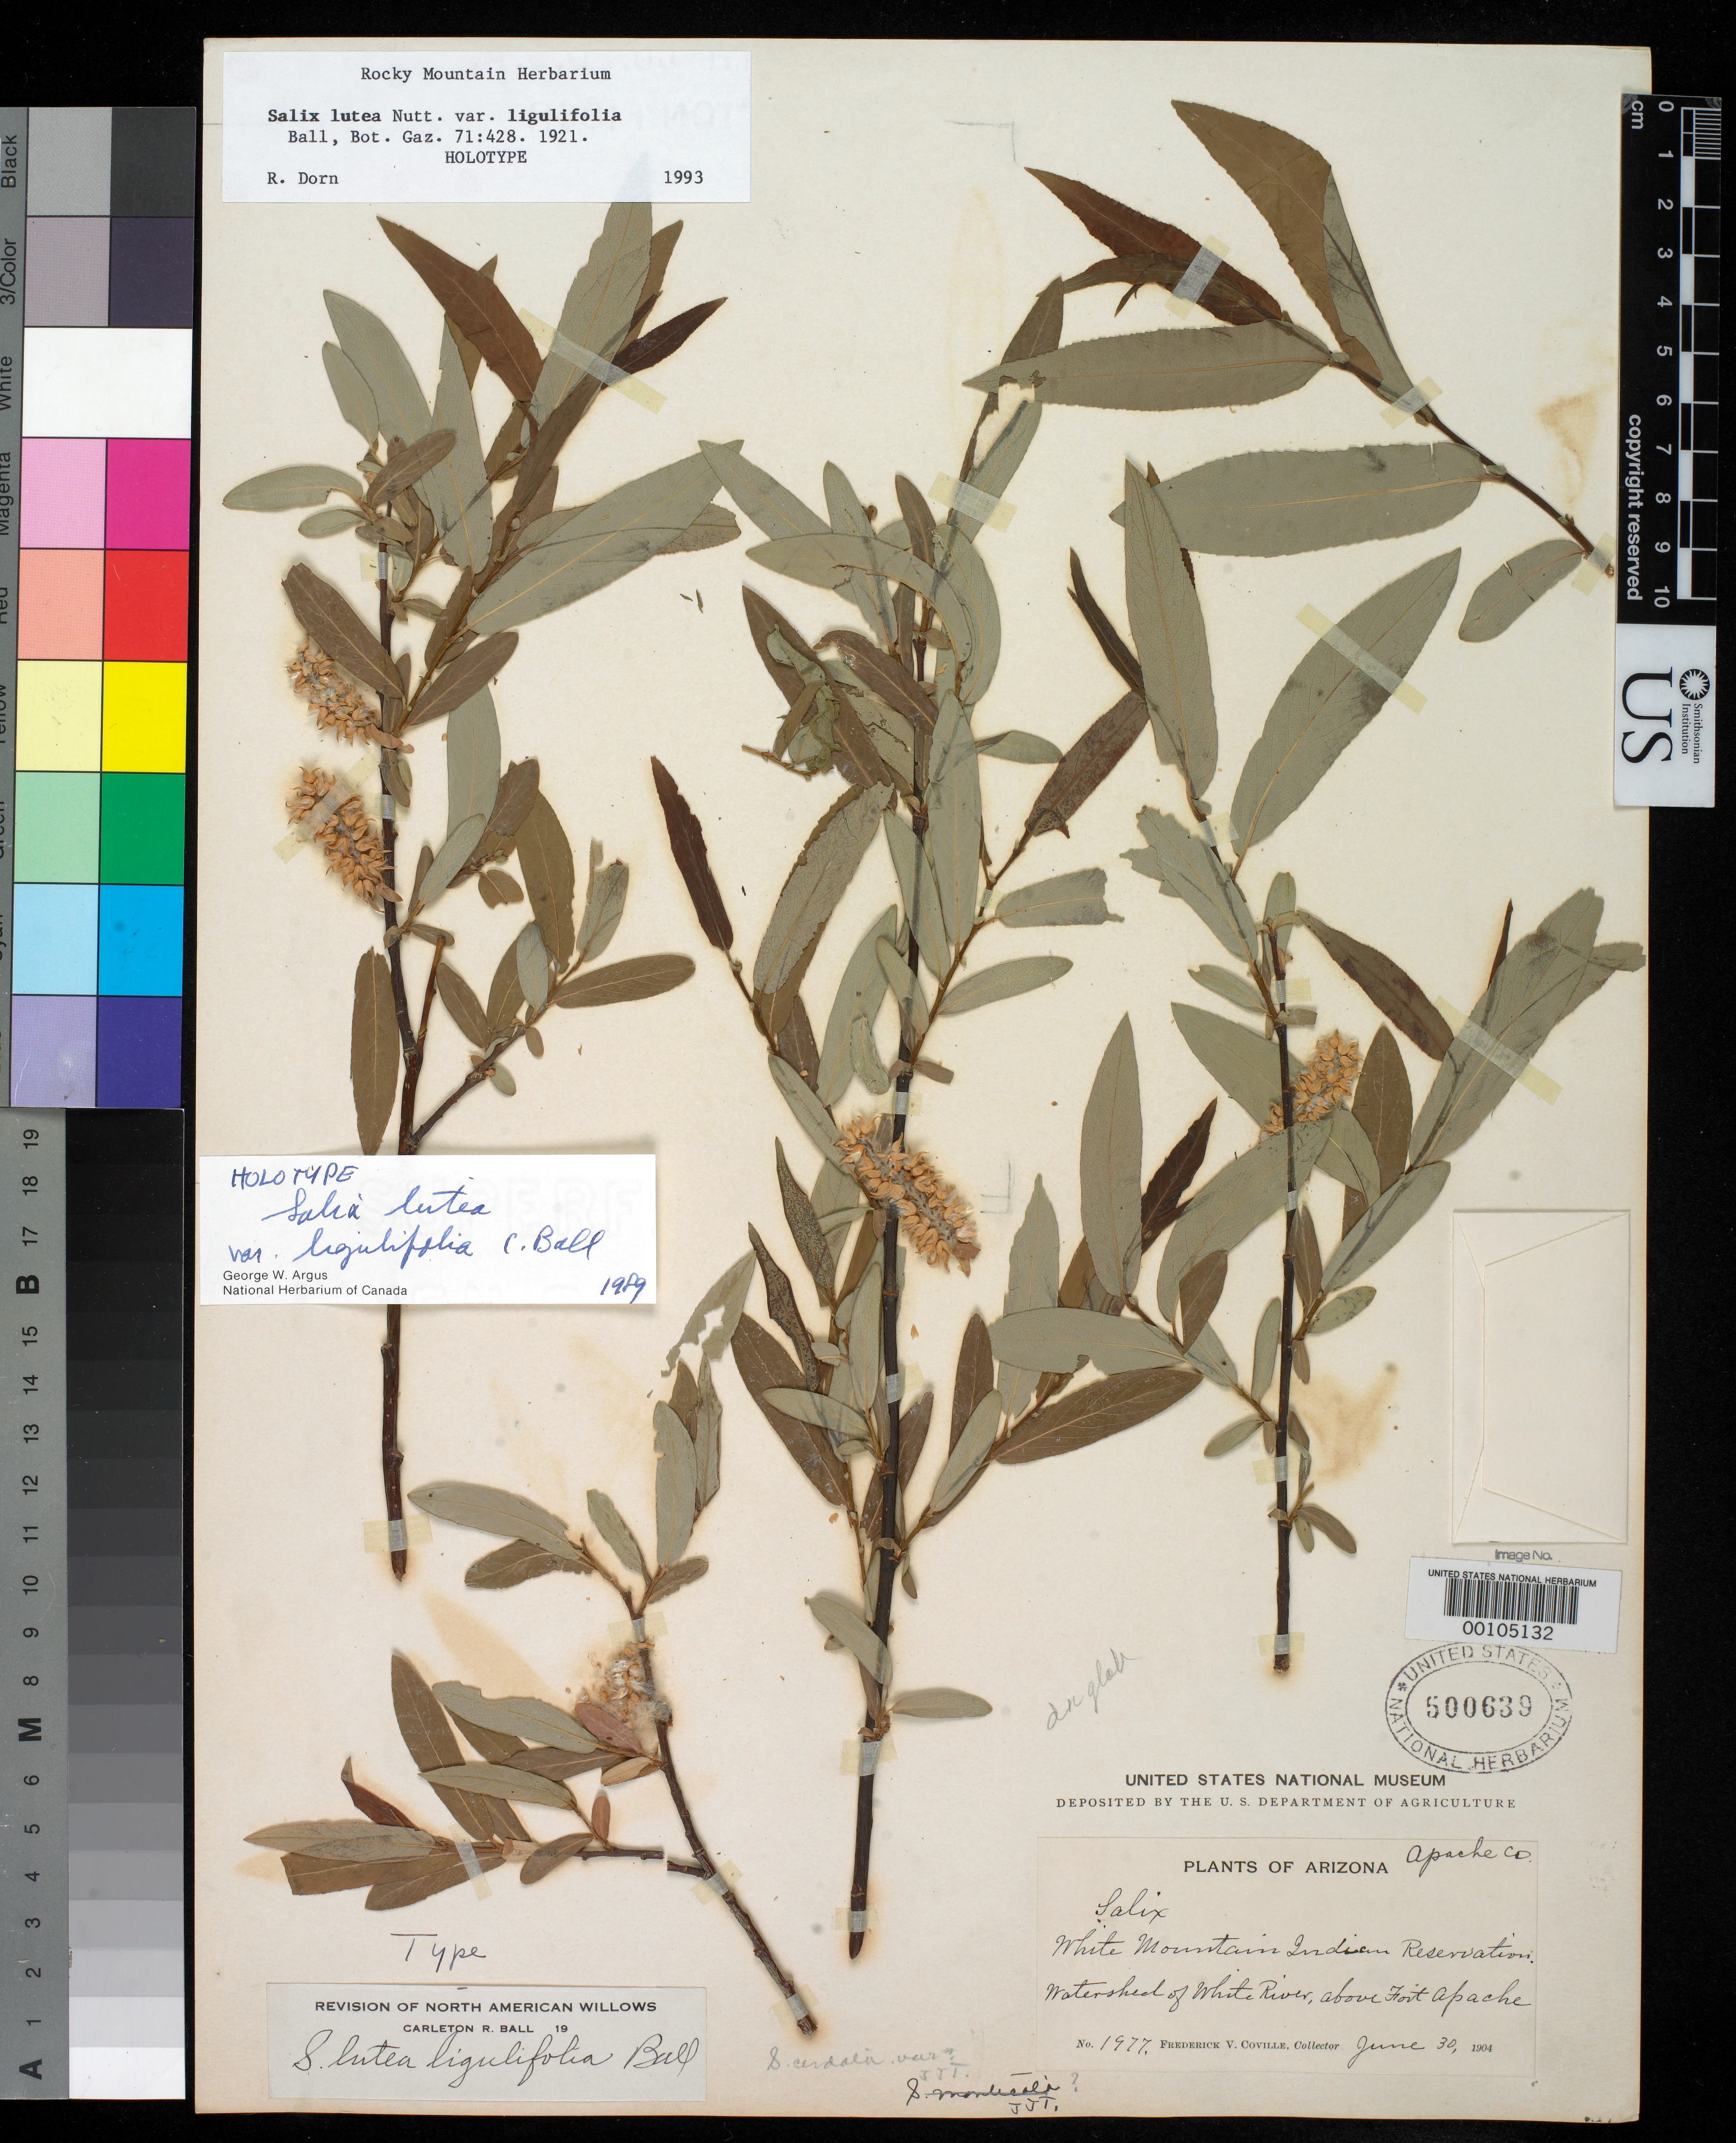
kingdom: Plantae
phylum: Tracheophyta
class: Magnoliopsida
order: Malpighiales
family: Salicaceae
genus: Salix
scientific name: Salix lutea var. ligulifolia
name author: C.R. Ball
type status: Holotype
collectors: F. V. Coville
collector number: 1977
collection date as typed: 30 Jun 1904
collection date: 1904-06-30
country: United States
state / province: Arizona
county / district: Apache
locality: White Mountain Indian Reservation, watershed of White River, above Fort Apache.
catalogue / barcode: US 500639